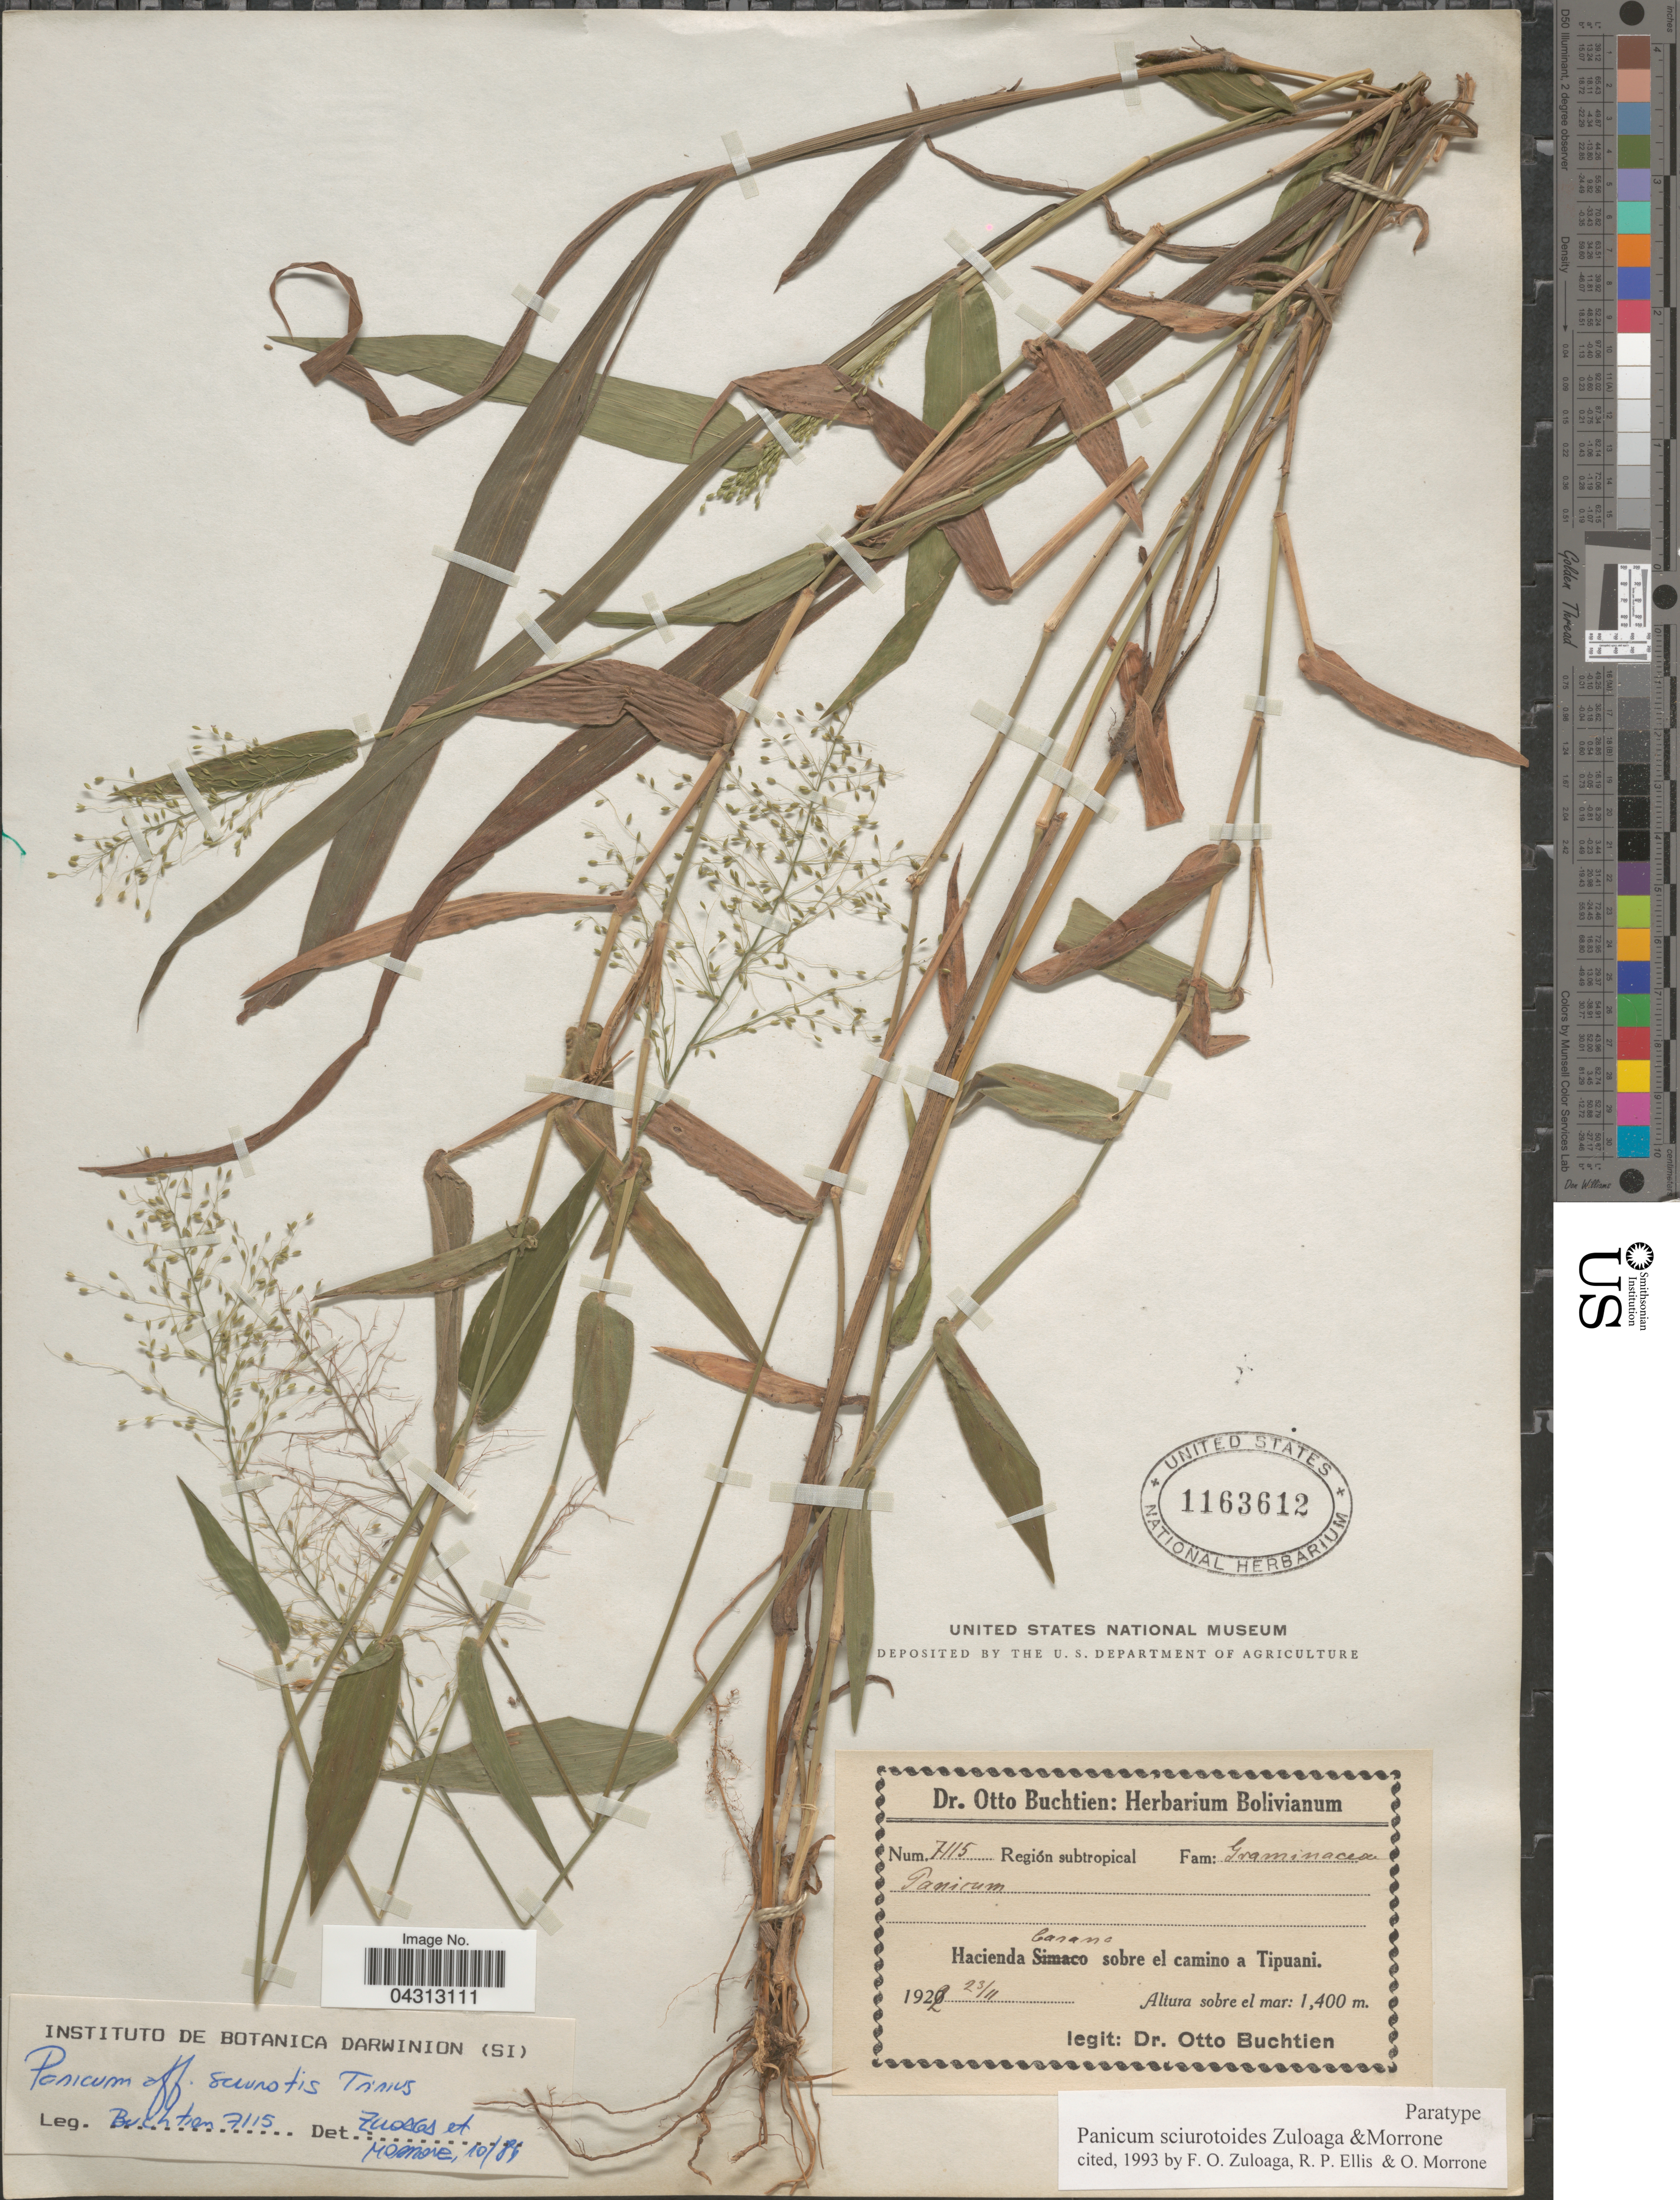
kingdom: Plantae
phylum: Tracheophyta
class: Liliopsida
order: Poales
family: Poaceae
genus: Dichanthelium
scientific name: Dichanthelium sciurotoides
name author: (Zuloaga & Morrone) Davidse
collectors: O. Buchtien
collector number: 7115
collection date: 1922-11-23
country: Bolivia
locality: Hacienda Casana sobre el camino a Tipuani.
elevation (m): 1400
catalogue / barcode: US 1163612